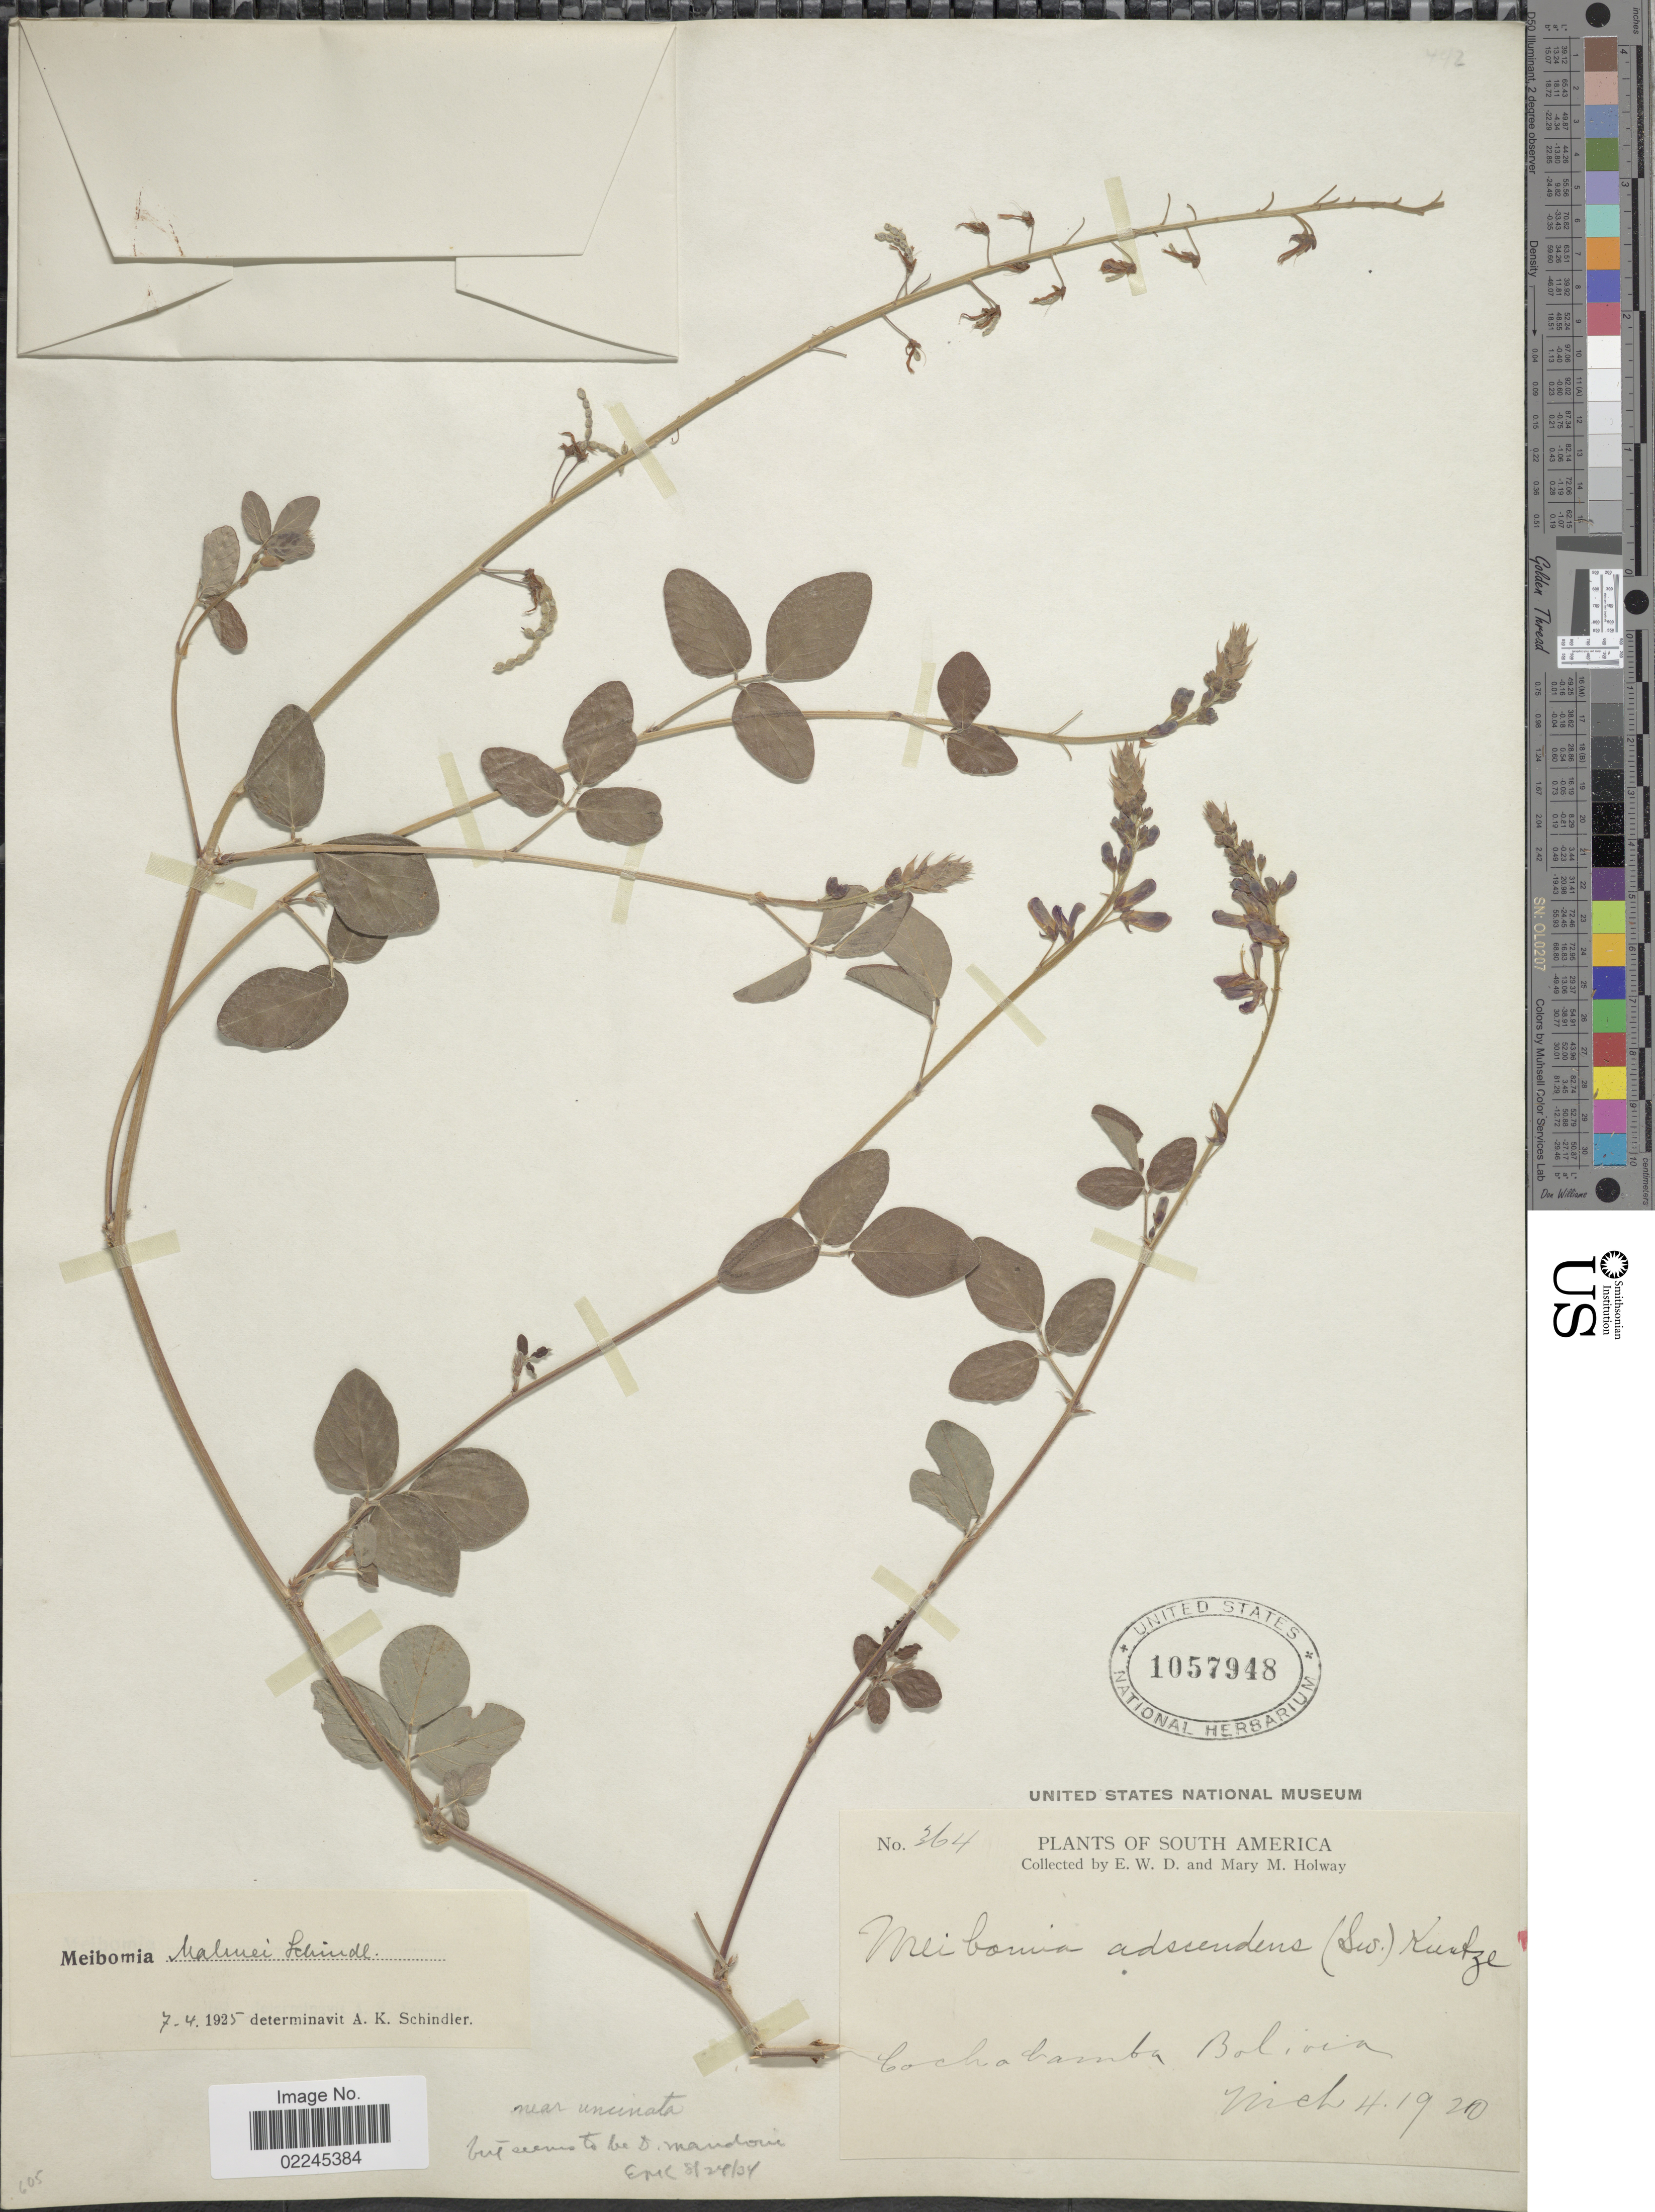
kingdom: Plantae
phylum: Tracheophyta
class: Magnoliopsida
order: Fabales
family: Fabaceae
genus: Desmodium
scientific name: Desmodium malmei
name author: Schindl.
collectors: E. W. D. Holway & M. M. Holway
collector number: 364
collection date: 1920-04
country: Bolivia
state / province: Cochabamba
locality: Mich [unsure placement]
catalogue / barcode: US 1057948